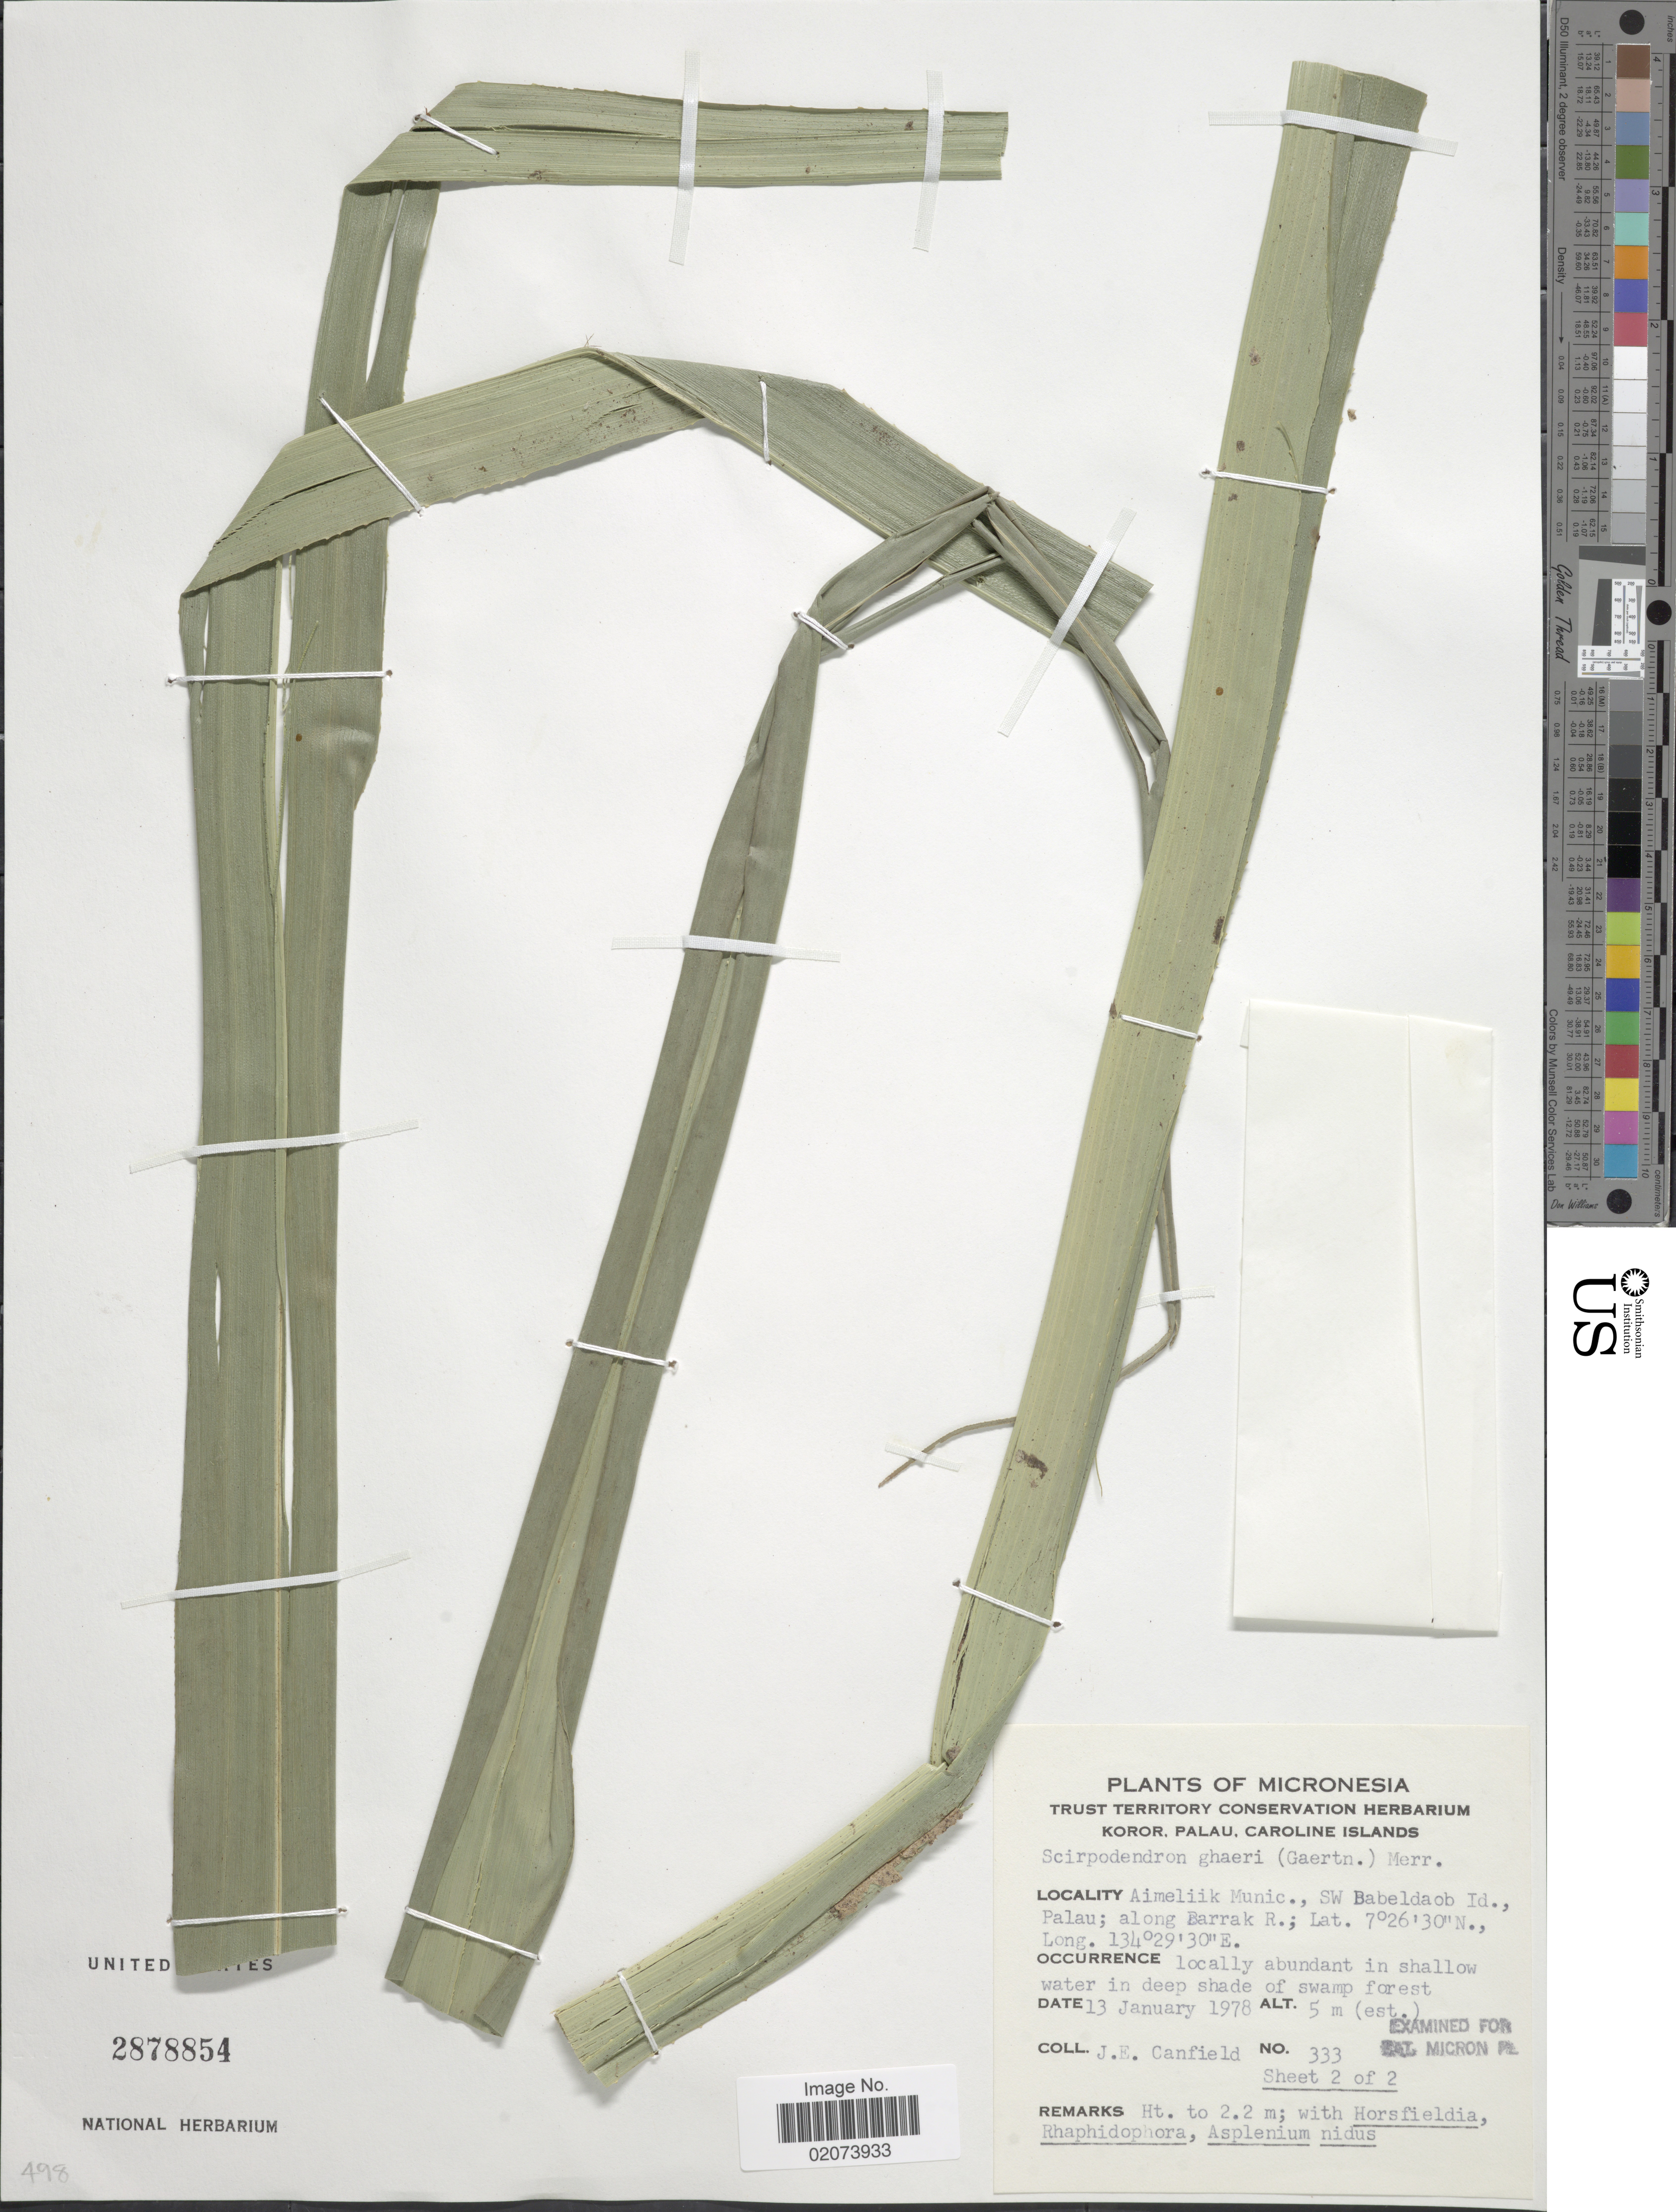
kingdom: Plantae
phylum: Tracheophyta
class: Liliopsida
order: Poales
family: Cyperaceae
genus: Scirpodendron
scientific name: Scirpodendron ghaeri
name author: (Gaertn.) Merr.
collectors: J. E. Canfield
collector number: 333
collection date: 1978-01-13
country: Palau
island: Babeldaob [Babelthuap]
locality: Micronesia, Aimeliik Munic., SW Babeldaob Id. Palau, along Barrak R.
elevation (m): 5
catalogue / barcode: US 2878854